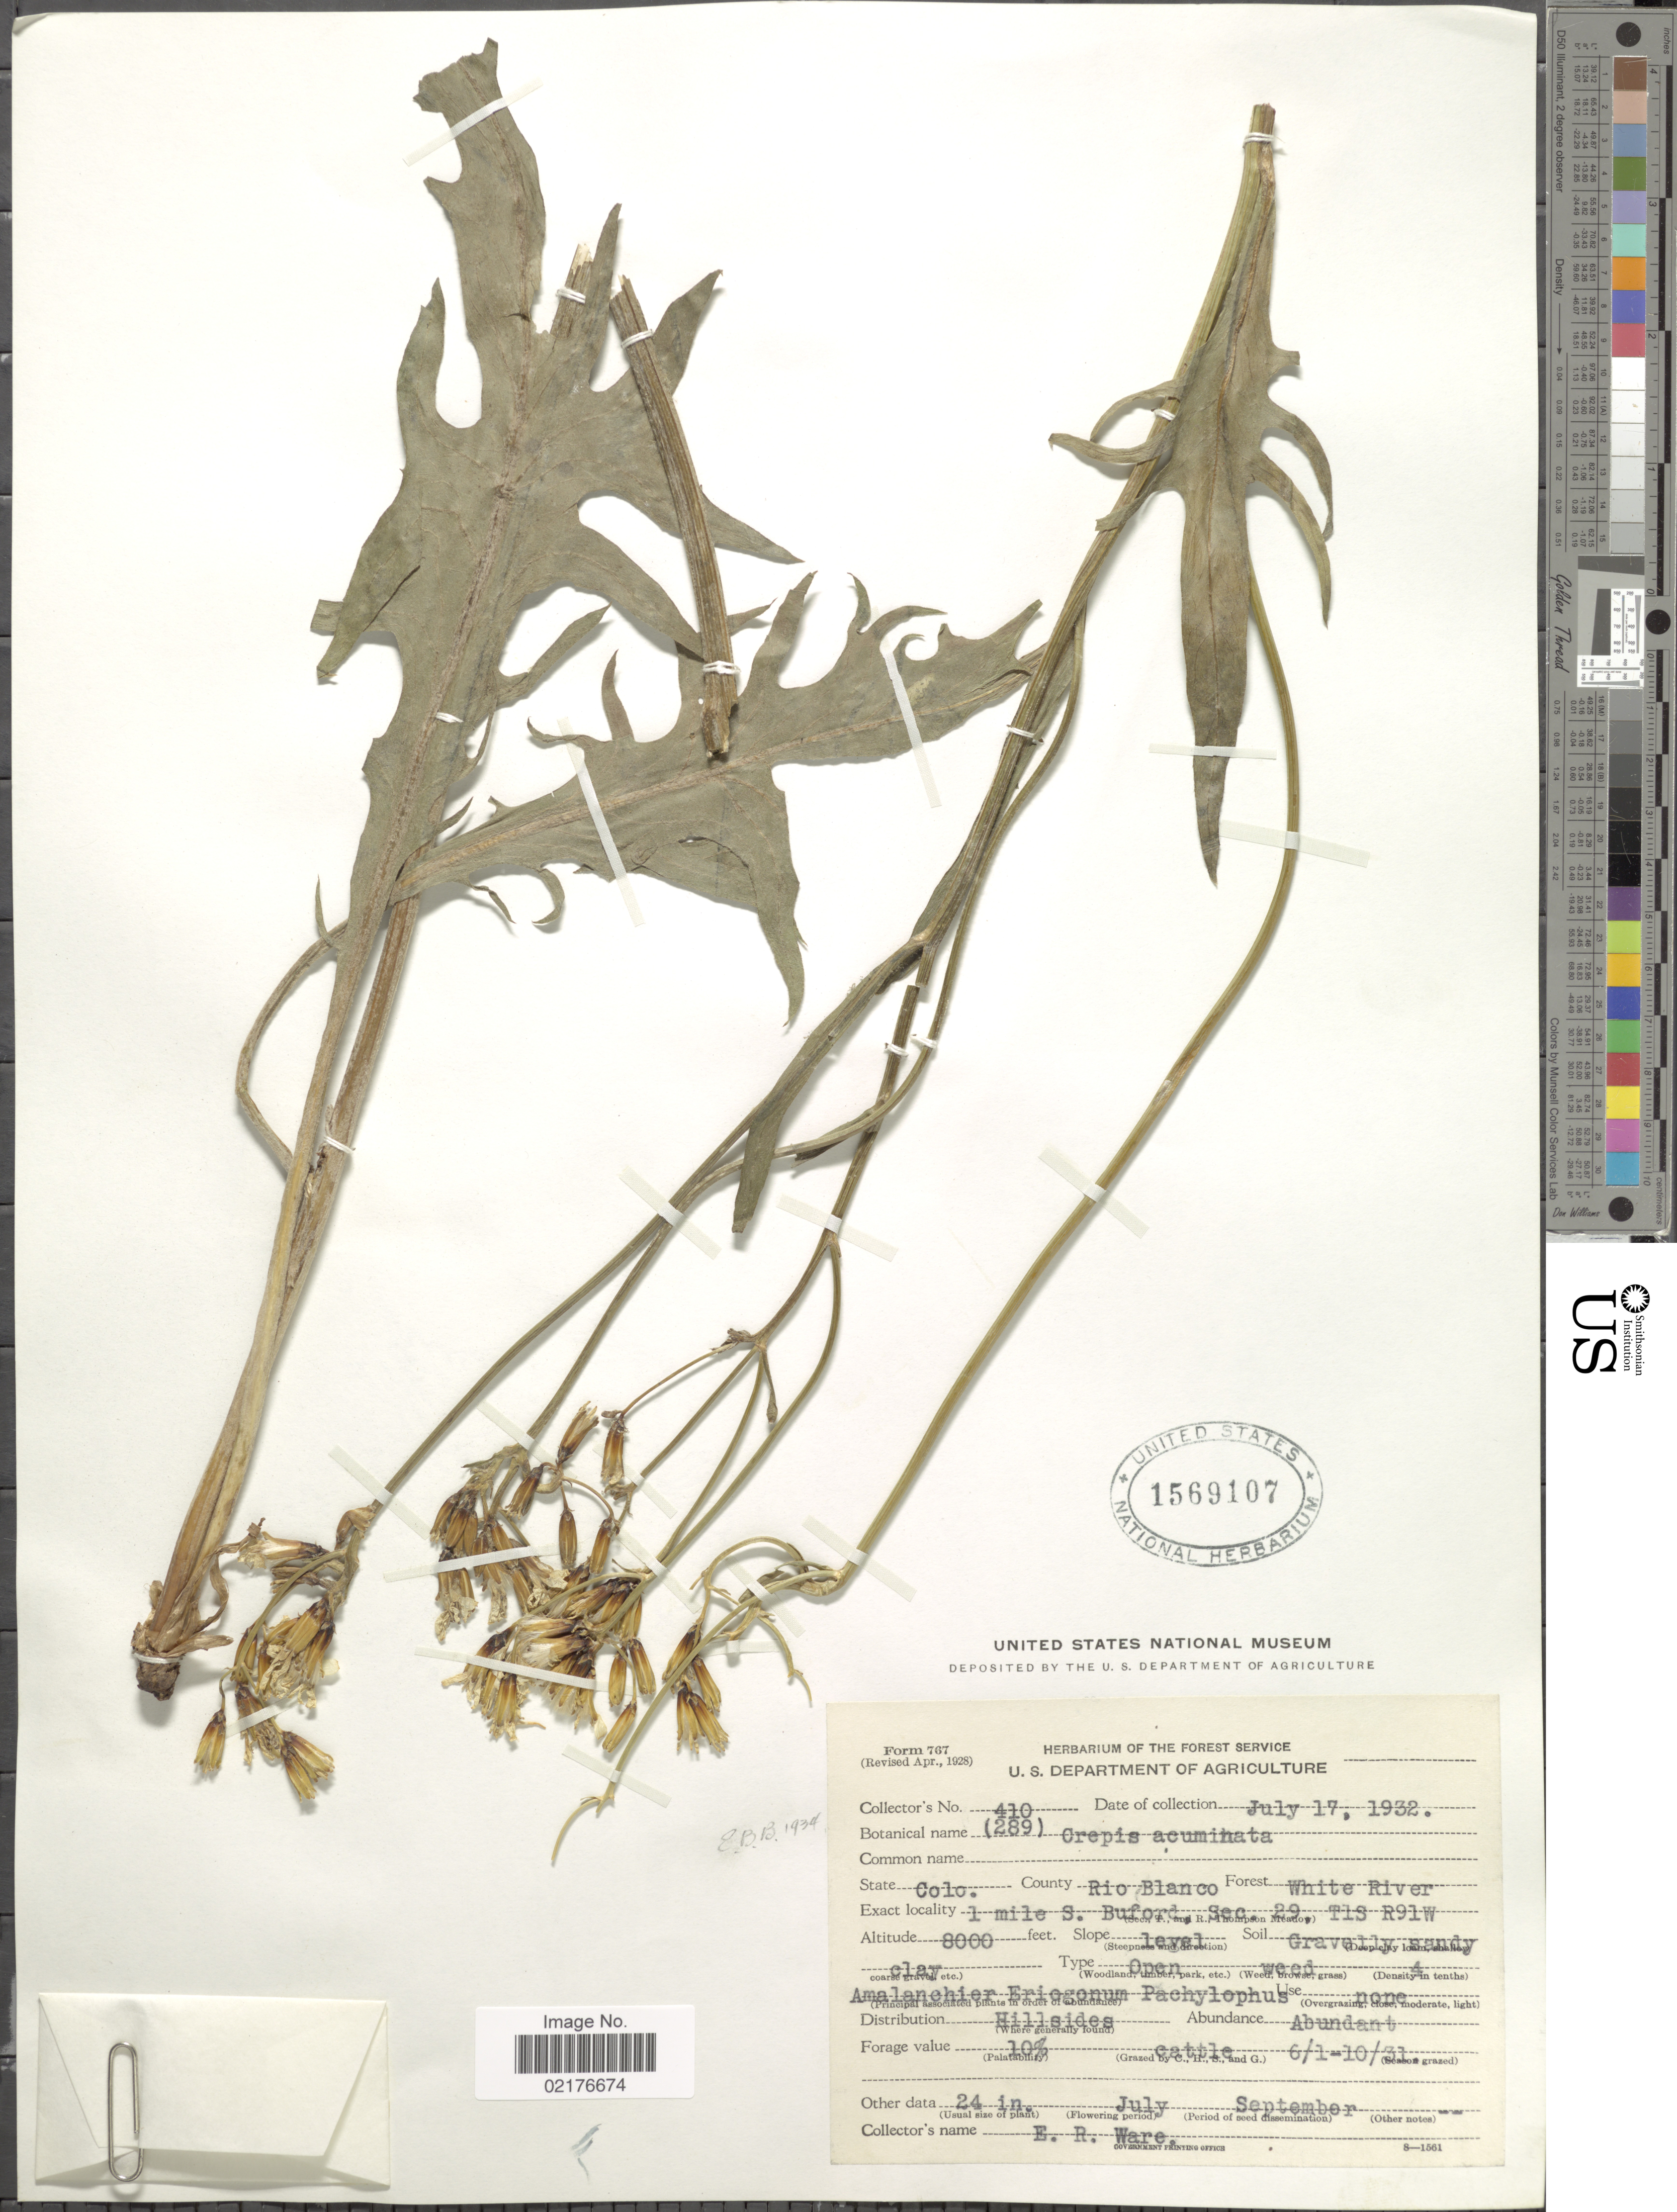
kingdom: Plantae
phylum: Tracheophyta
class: Magnoliopsida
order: Asterales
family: Asteraceae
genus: Crepis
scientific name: Crepis acuminata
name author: Nutt.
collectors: E. Ware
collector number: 410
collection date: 1932-07-17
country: United States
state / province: Colorado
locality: State Colo., County Rio Blanco, 1 mile S. Buford, Sec. 29, T1S RE91W, White River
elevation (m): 2438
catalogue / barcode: US 1569107